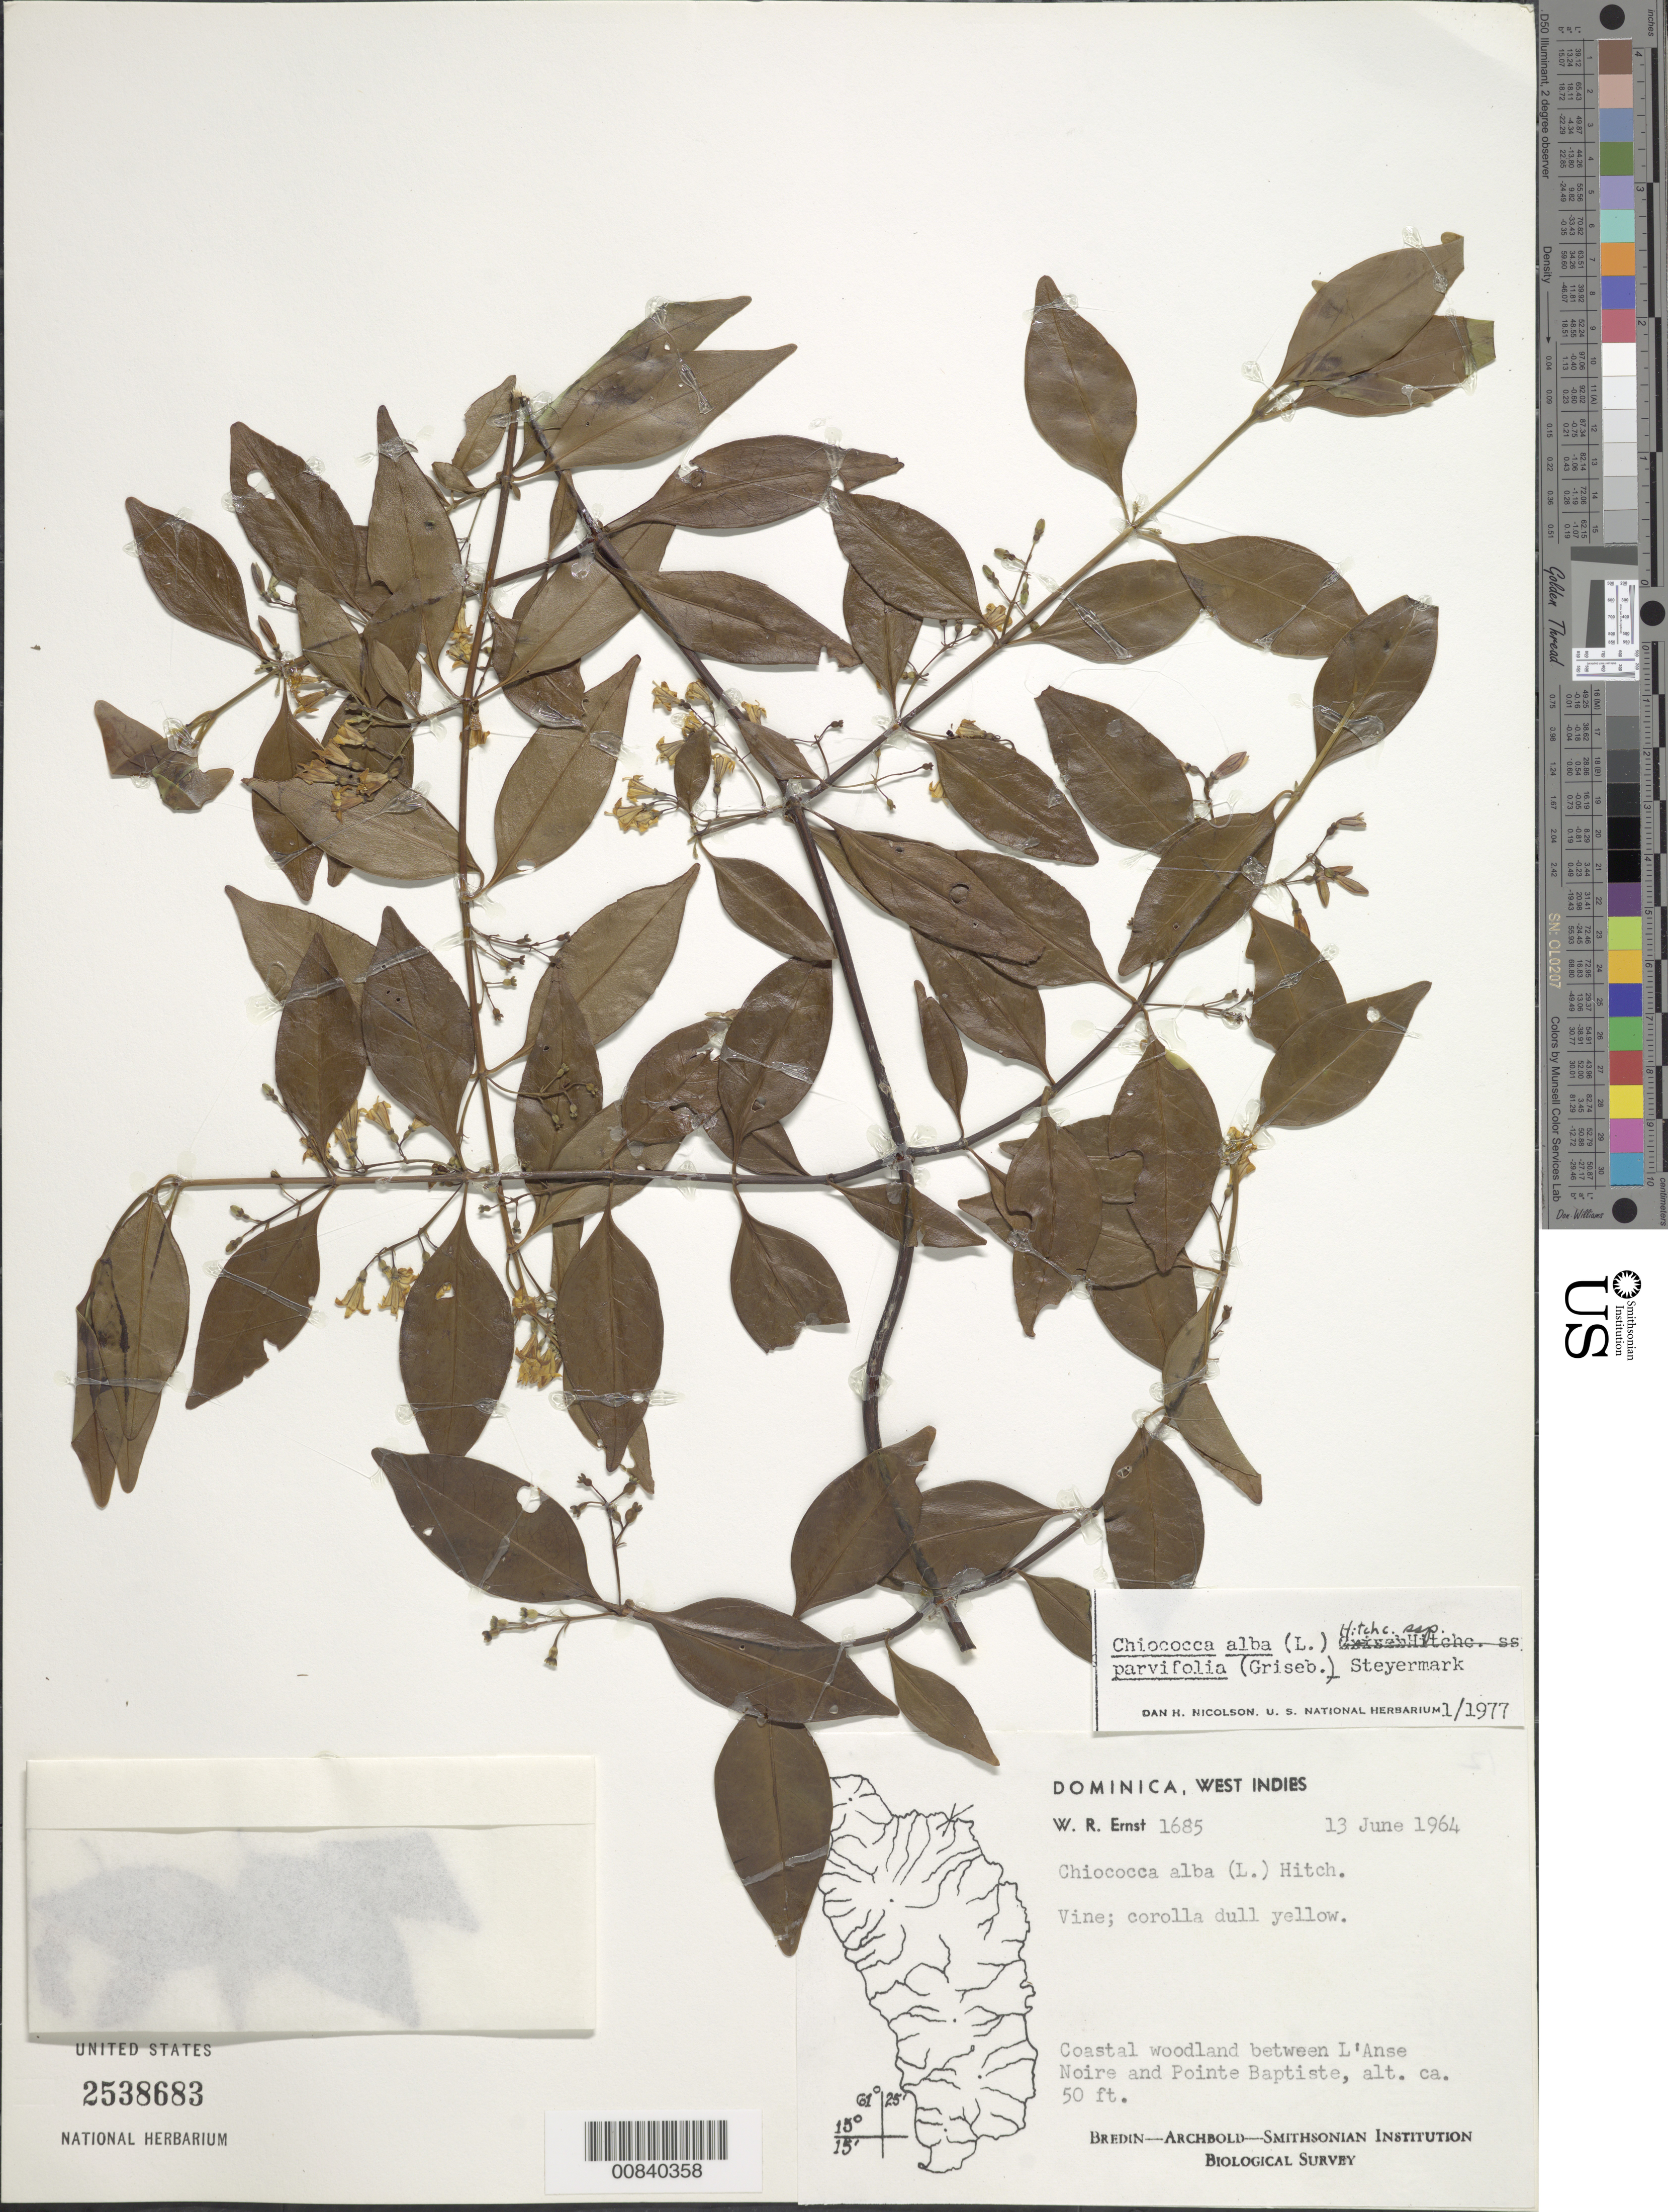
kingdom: Plantae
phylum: Tracheophyta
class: Magnoliopsida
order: Gentianales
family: Rubiaceae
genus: Chiococca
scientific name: Chiococca alba subsp. alba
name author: (L.) Hitchc.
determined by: Nicolson, Dan H.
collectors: W. R. Ernst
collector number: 1685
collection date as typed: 13 Jun 1964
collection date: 1964-06-13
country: Dominica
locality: Woodland between l'Anse Noire and Pointe Baptiste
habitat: Coastal woodland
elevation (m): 15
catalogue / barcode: US 2538683